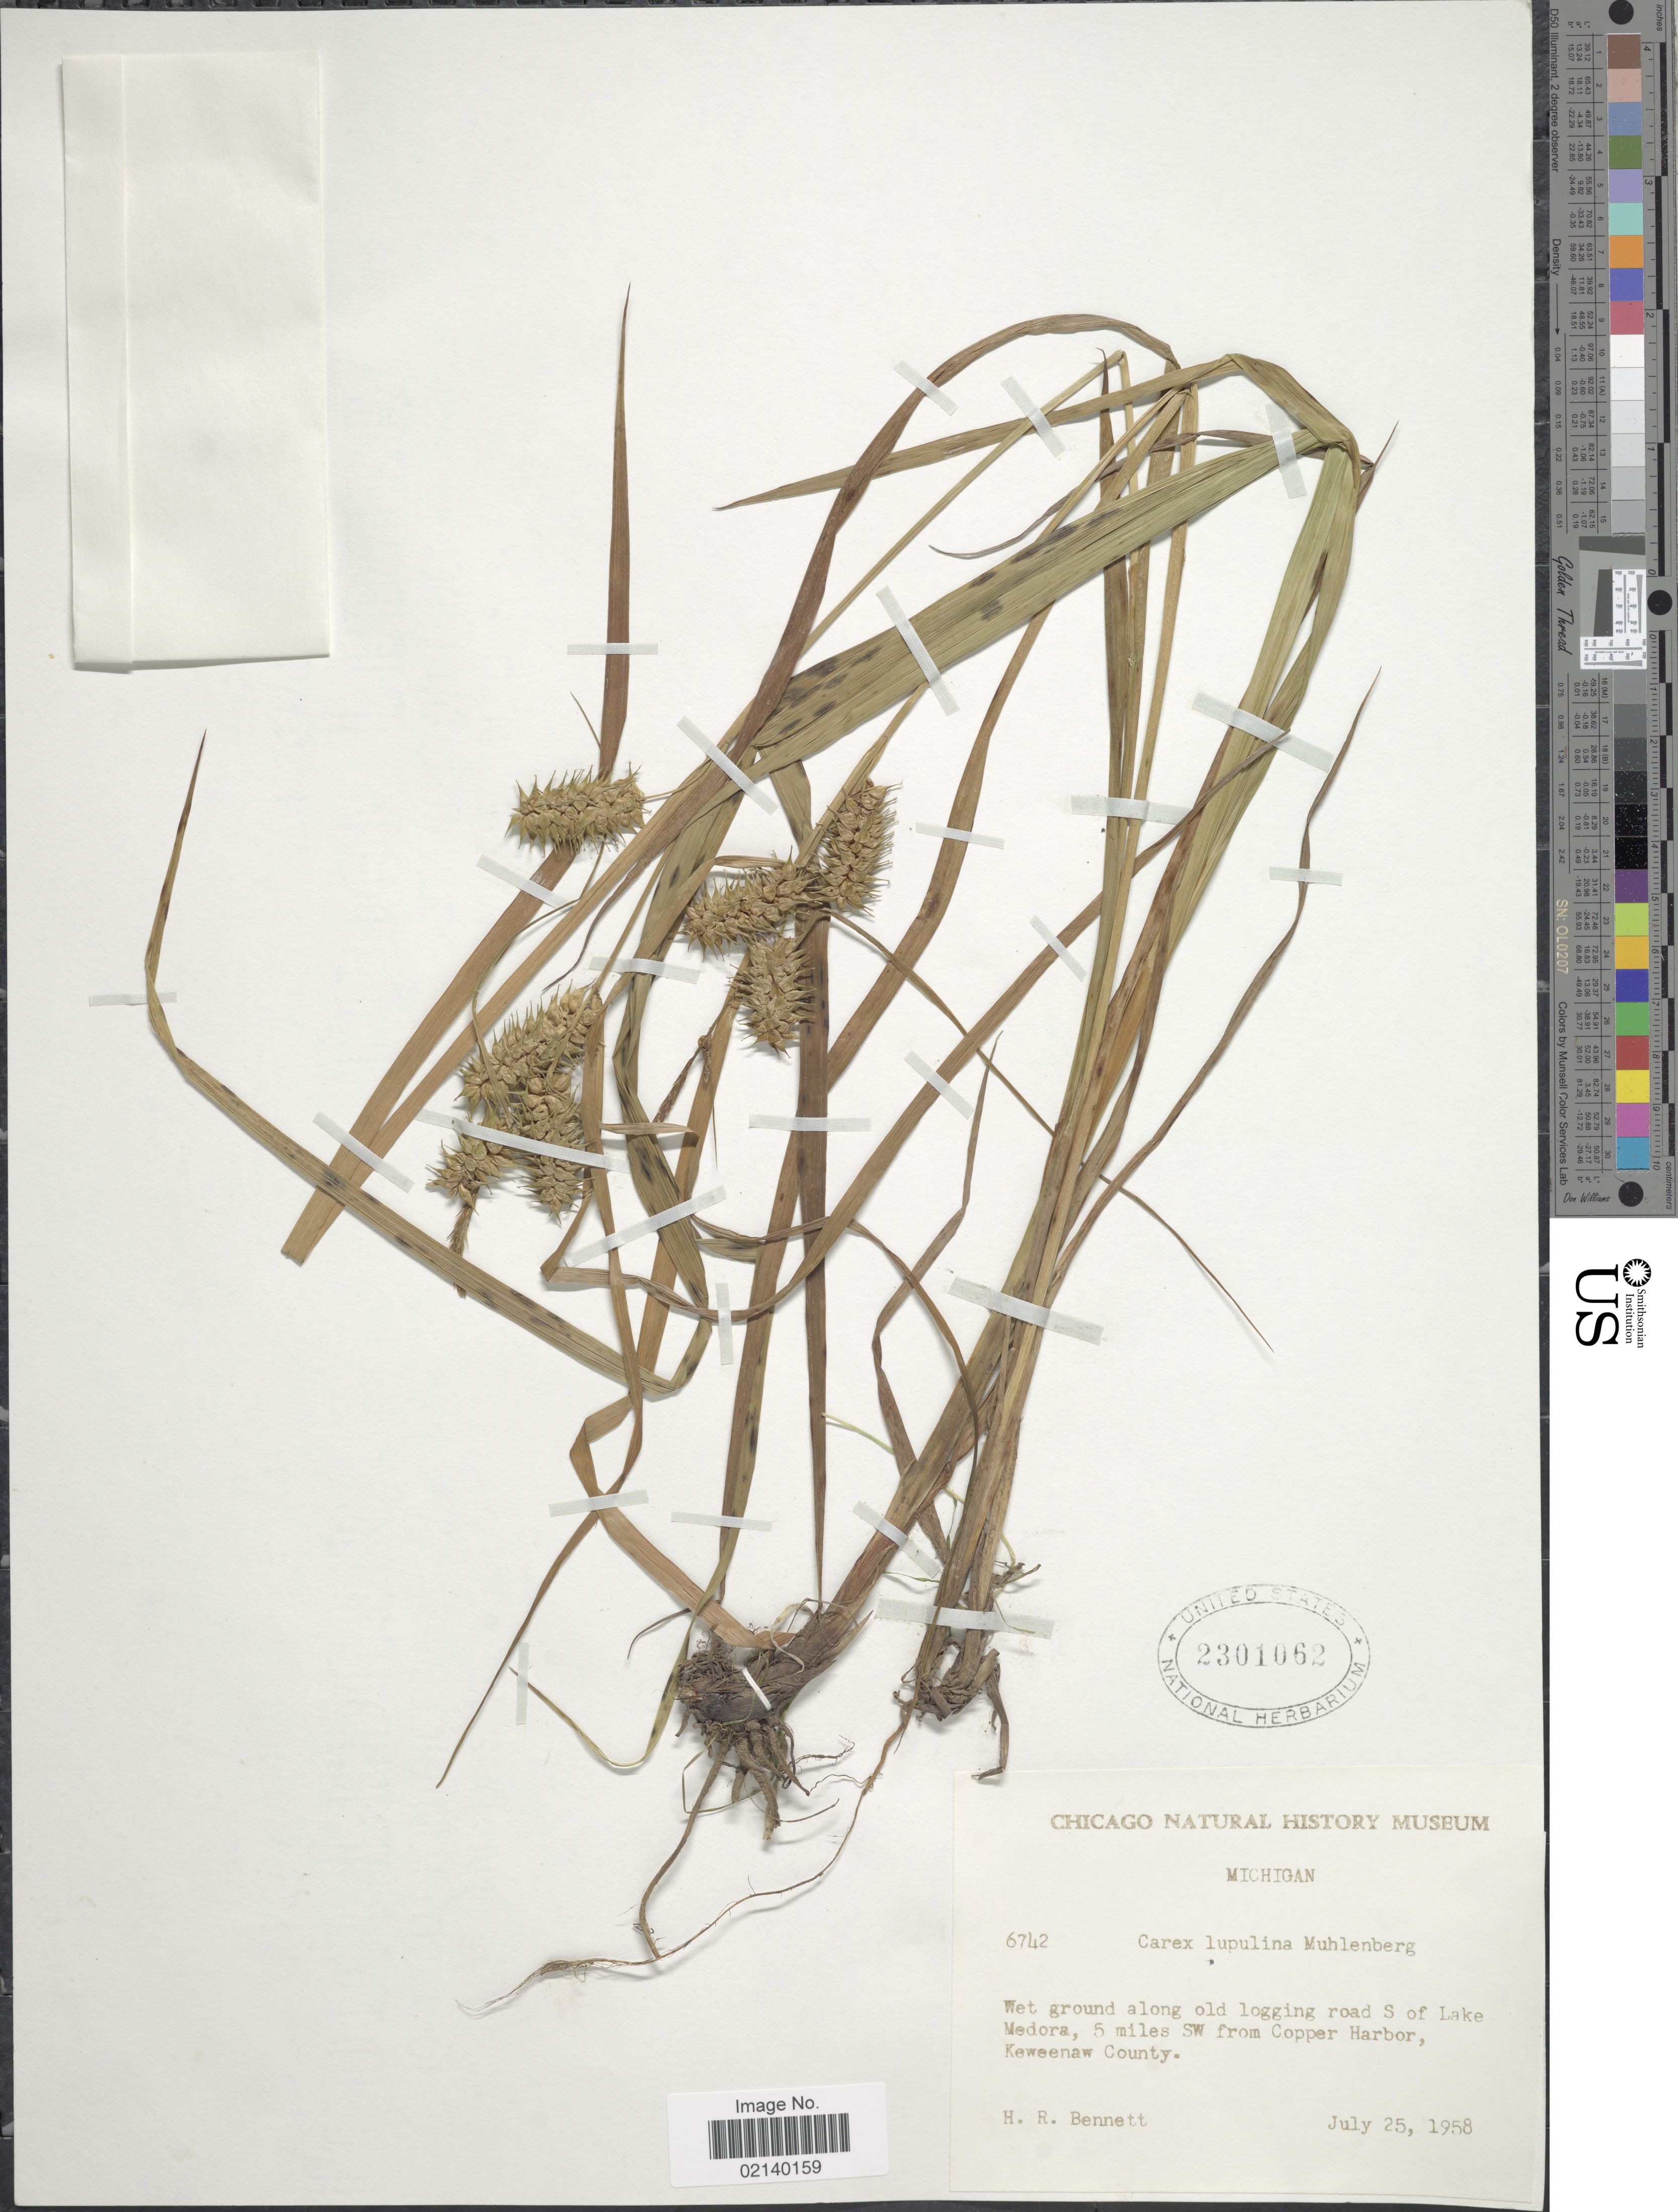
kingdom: Plantae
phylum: Tracheophyta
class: Liliopsida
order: Poales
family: Cyperaceae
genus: Carex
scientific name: Carex retrorsa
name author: Schwein.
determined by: Voss, E. G.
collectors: H. R. Bennett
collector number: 6742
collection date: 1958-07-25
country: United States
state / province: Michigan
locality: Wet ground along old logging road S of Lake Medora, 5 miles SW from Copper Harbor, Keweenaw County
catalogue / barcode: US 2301062